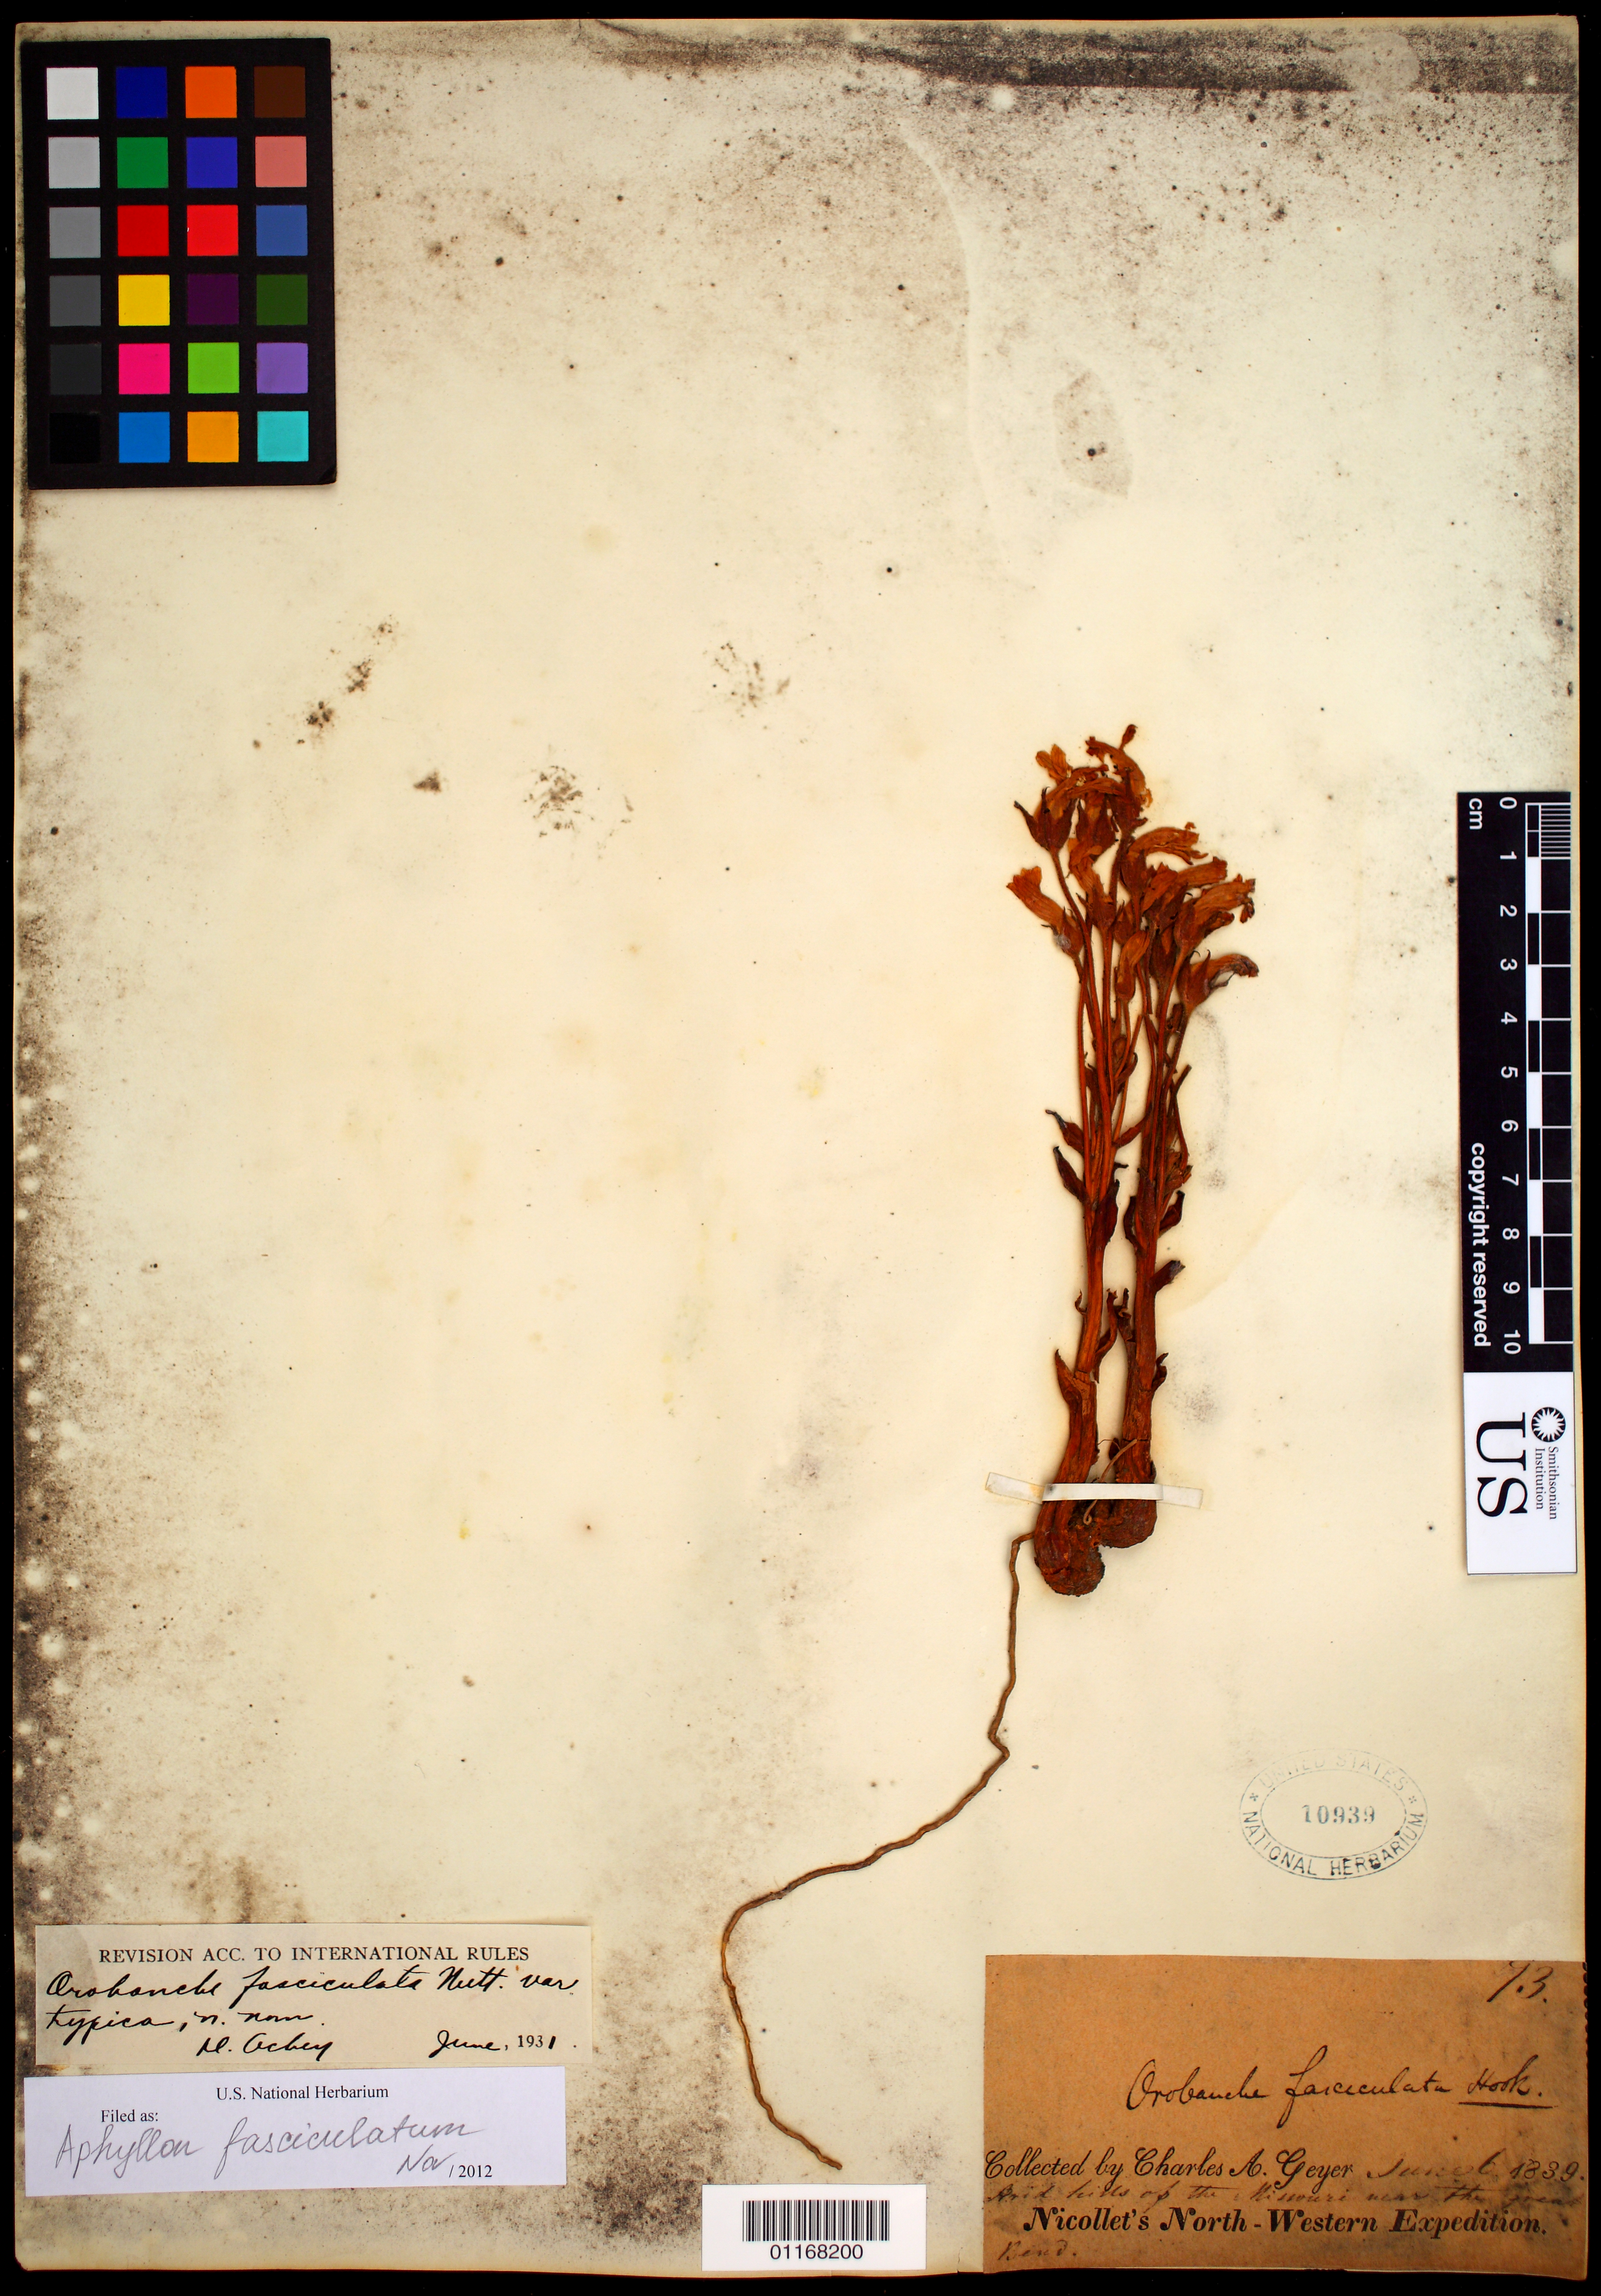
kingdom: Plantae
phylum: Tracheophyta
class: Magnoliopsida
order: Lamiales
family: Orobanchaceae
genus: Aphyllon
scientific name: Aphyllon fasciculatum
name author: (Nutt.) Torr. & A. Gray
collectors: C. A. Geyer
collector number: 73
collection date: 1839-06-06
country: United States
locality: Arid hills of the Missouri near the Great Bend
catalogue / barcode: US 10939